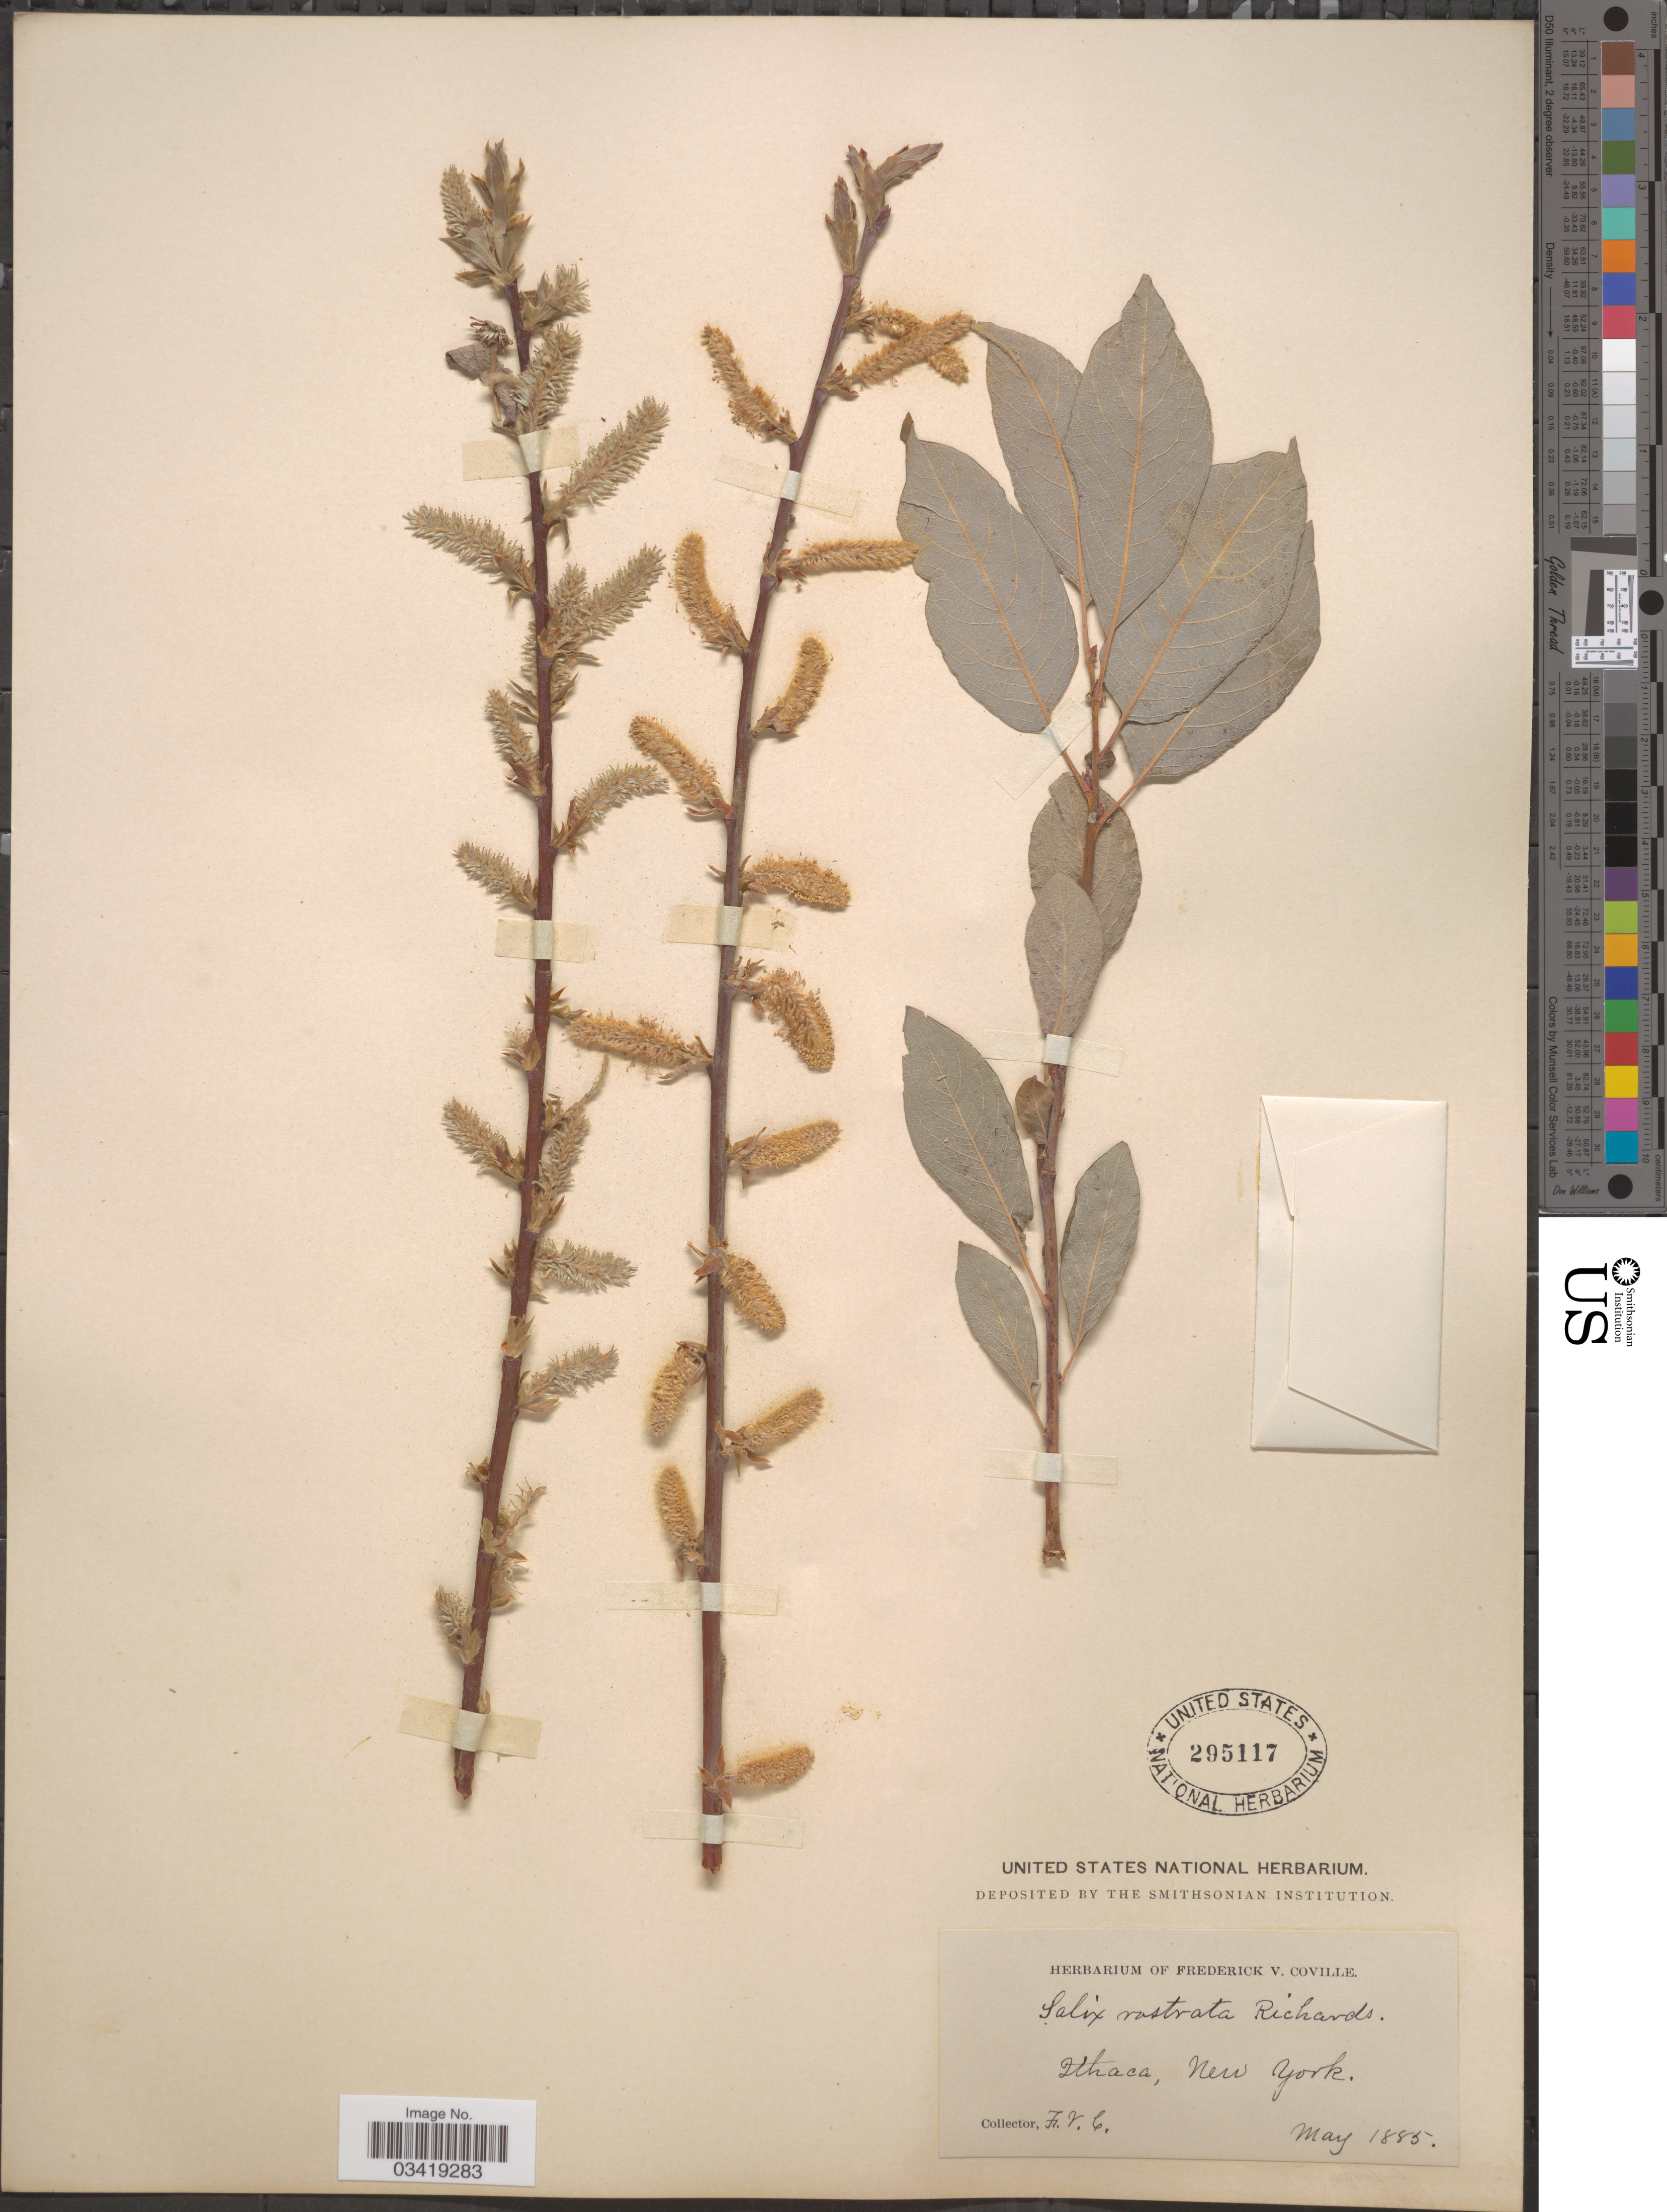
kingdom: Plantae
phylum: Tracheophyta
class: Magnoliopsida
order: Malpighiales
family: Salicaceae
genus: Salix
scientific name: Salix bebbiana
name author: Sarg.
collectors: F. V. Coville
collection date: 1885-05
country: United States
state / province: New York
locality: Ithaca.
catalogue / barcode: US 295117